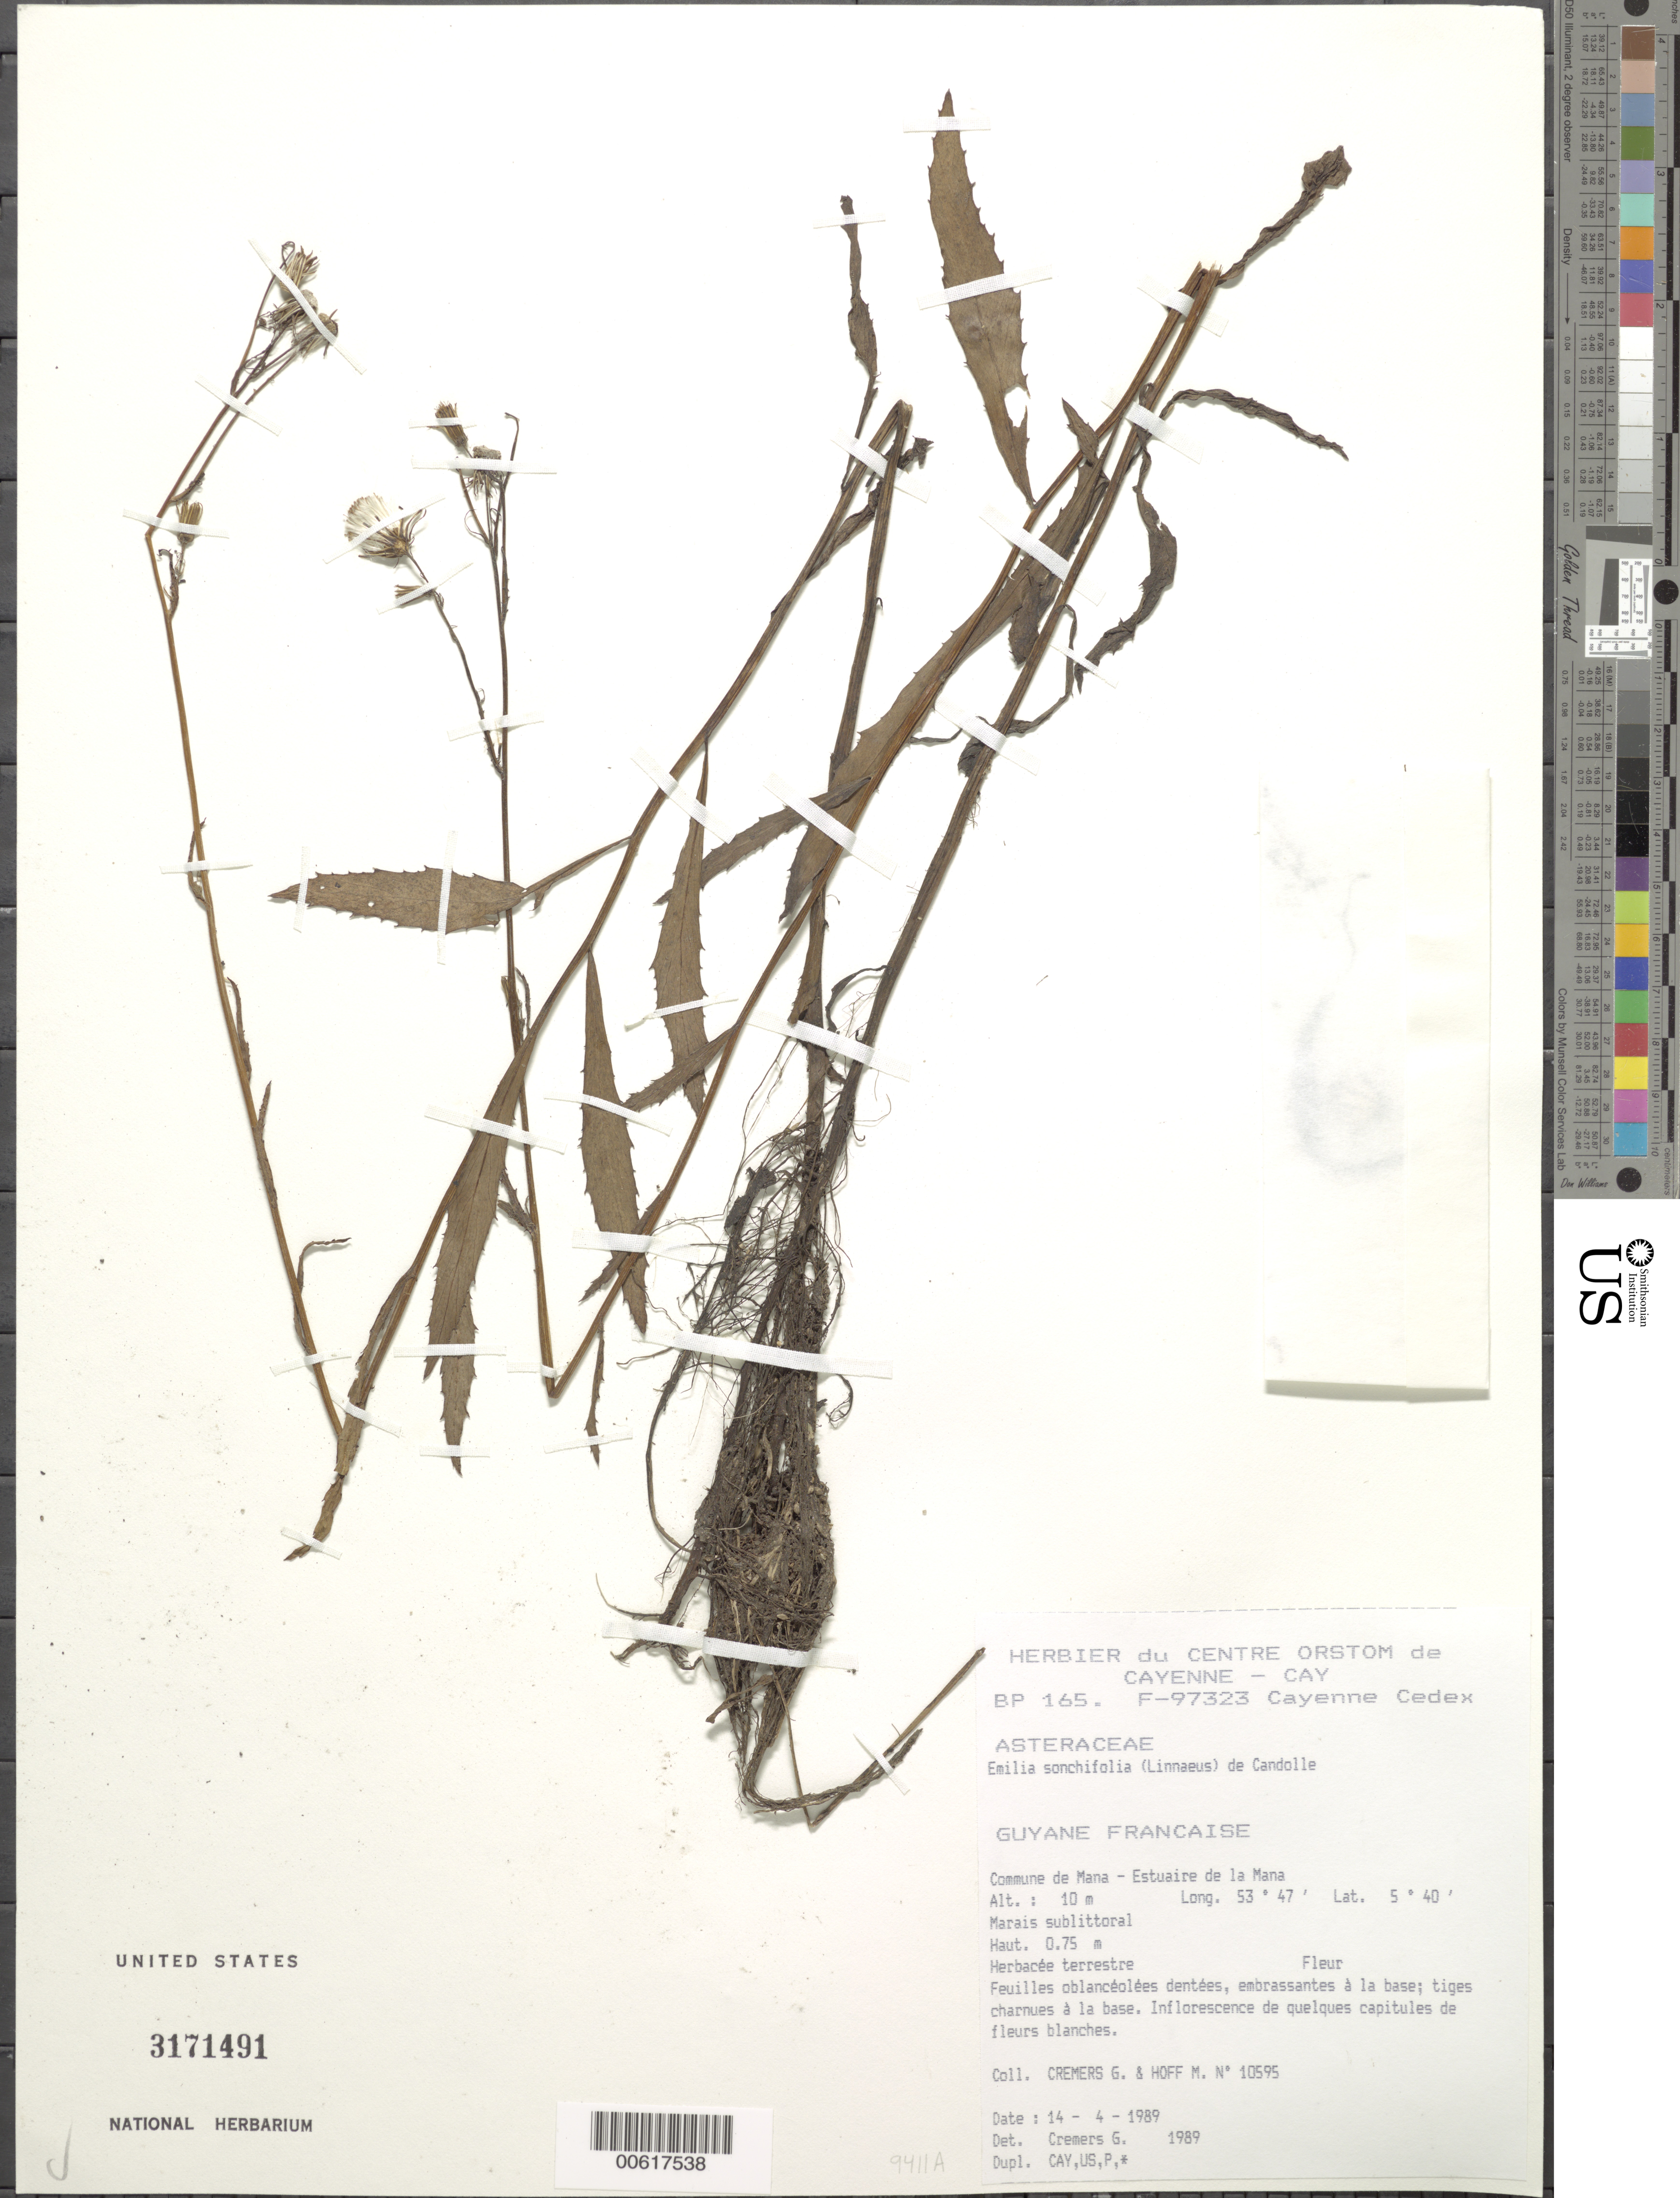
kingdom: Plantae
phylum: Tracheophyta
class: Magnoliopsida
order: Asterales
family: Asteraceae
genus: Emilia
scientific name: Emilia sonchifolia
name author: (L.) DC.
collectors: G. Cremers & M. Hoff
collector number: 10595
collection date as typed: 14-Apr-89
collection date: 1989-04-14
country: French Guiana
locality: Commune de Mana, Estuaire de la Mana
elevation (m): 10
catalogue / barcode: US 3171491